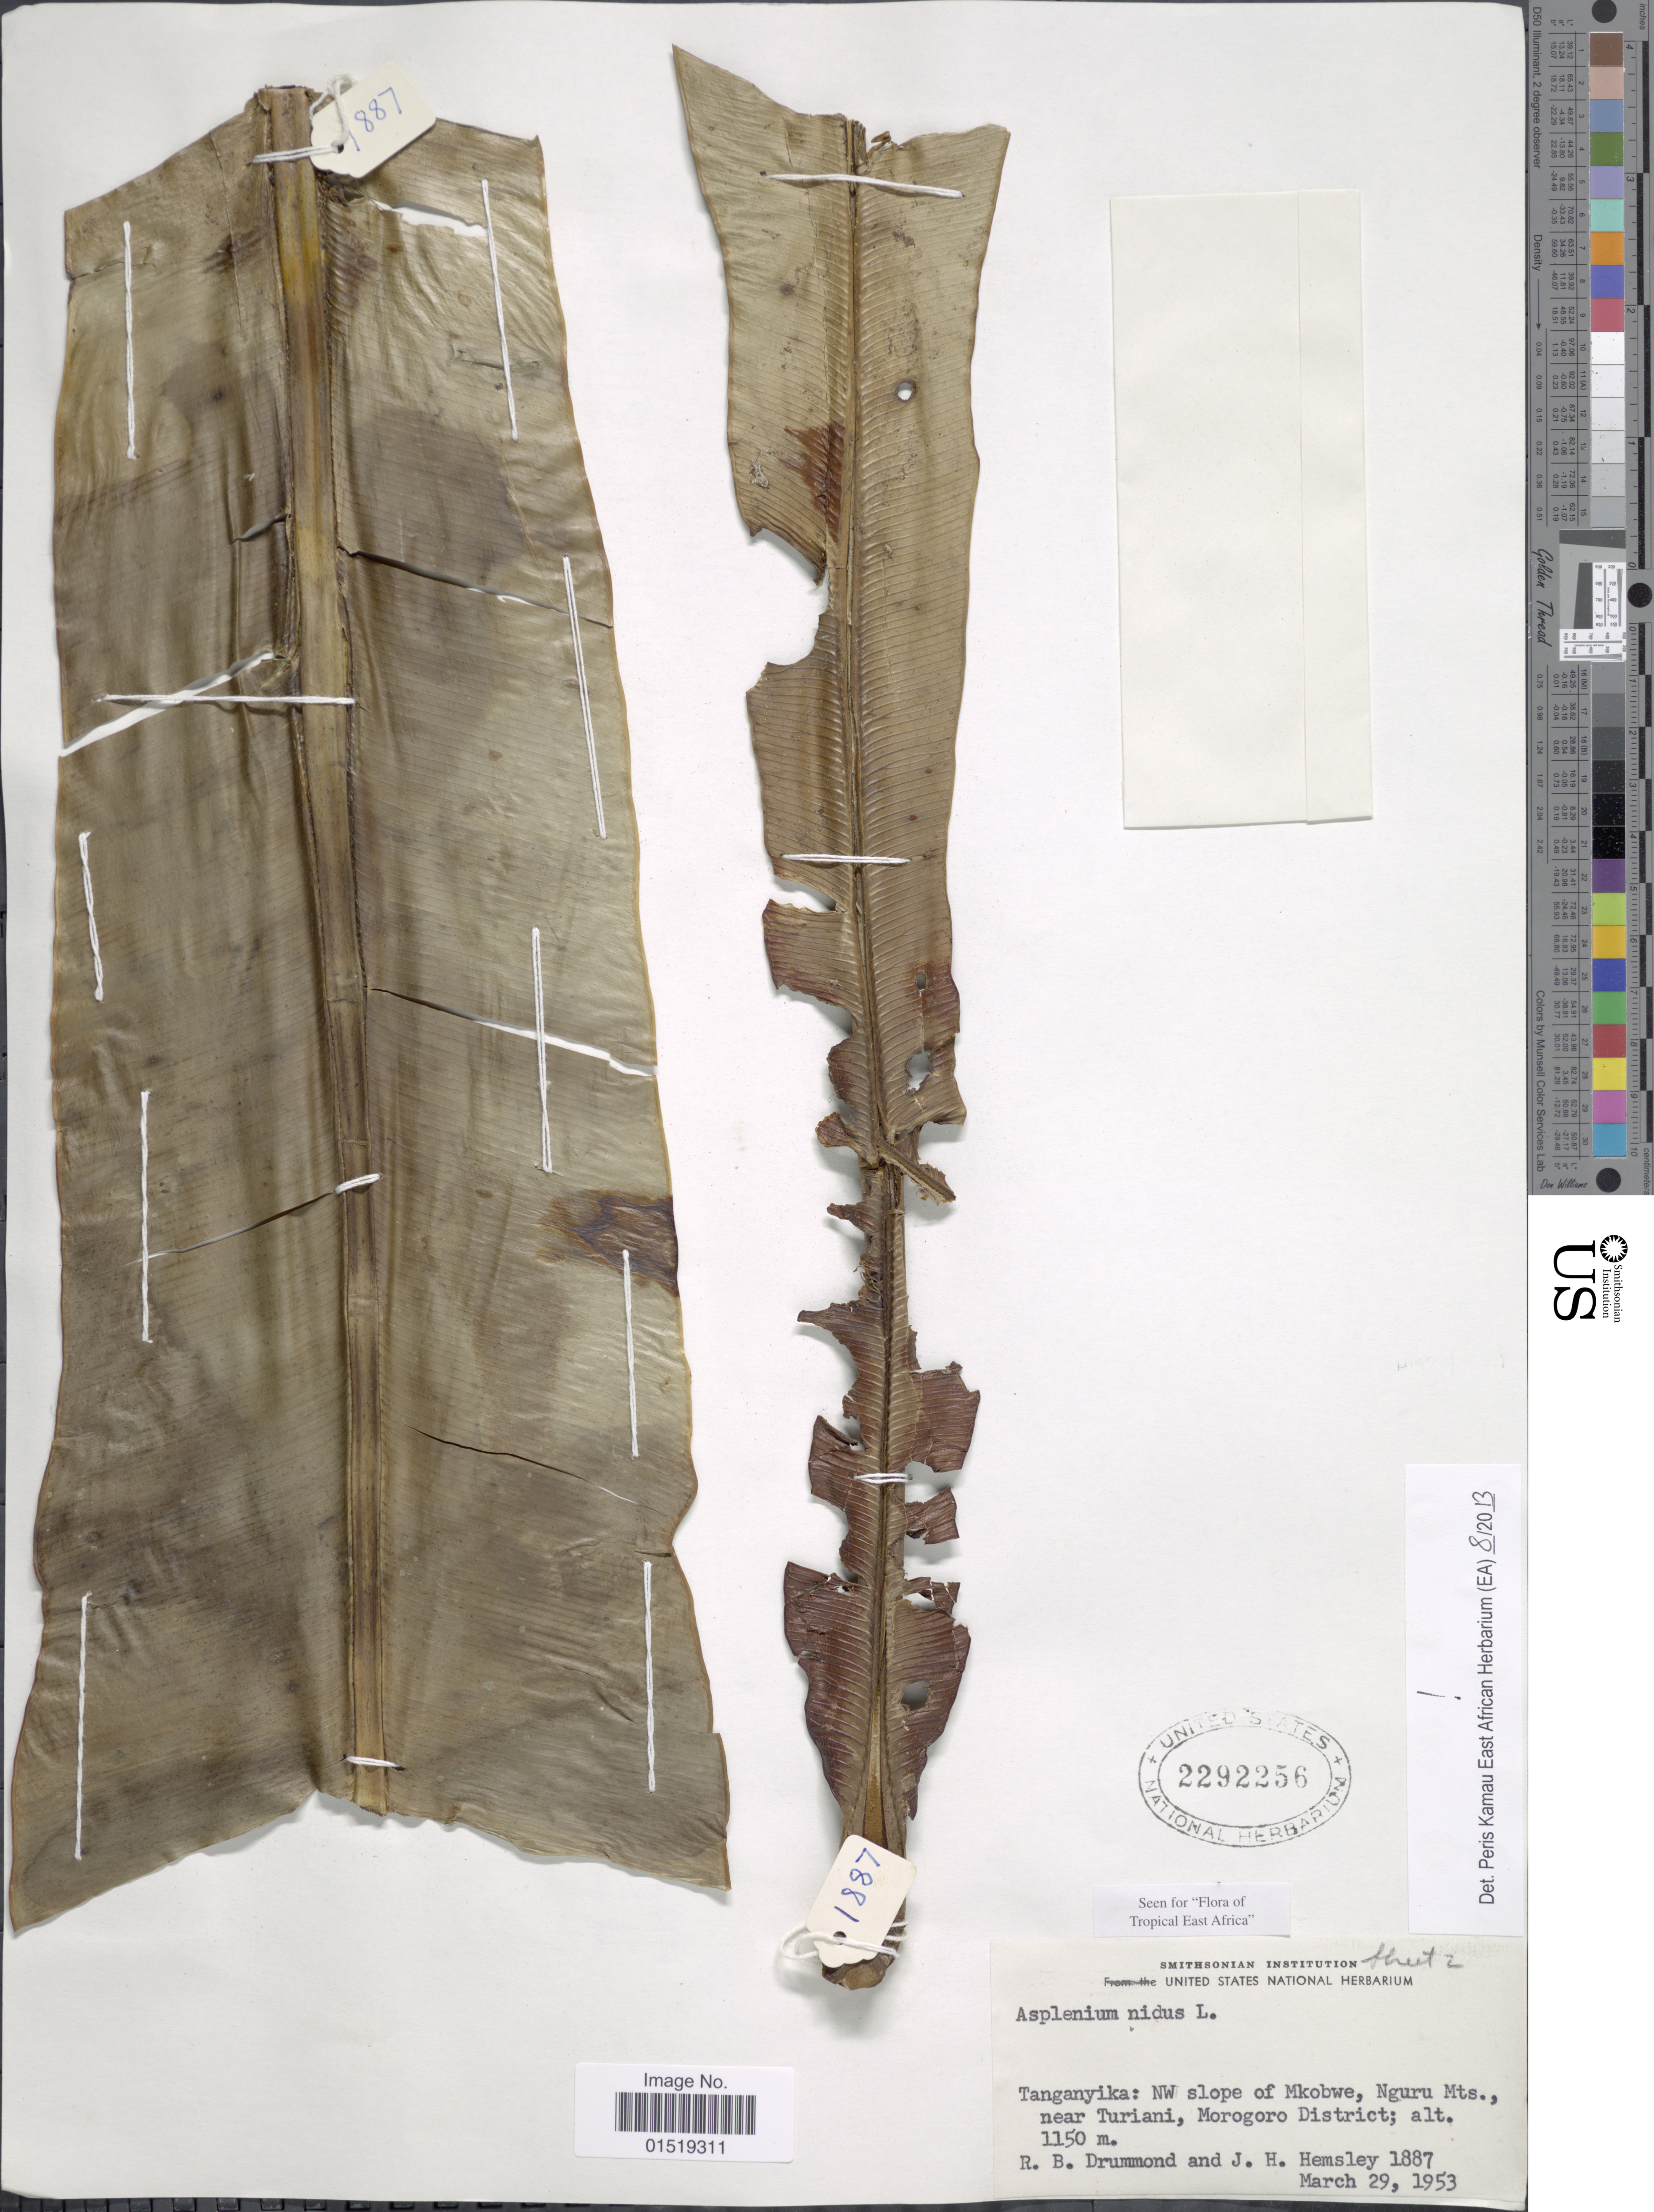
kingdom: Plantae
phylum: Tracheophyta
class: Polypodiopsida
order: Polypodiales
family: Aspleniaceae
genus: Asplenium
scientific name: Asplenium nidus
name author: L.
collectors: R. Drummond & J. H. Hemsley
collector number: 1887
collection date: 1953-03-29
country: Tanzania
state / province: Morogoro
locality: Tanganyika: NW slope of Mkobwe, Nguru Mts., near Turiani, Morogoro District.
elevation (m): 1150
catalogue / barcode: US 2292256